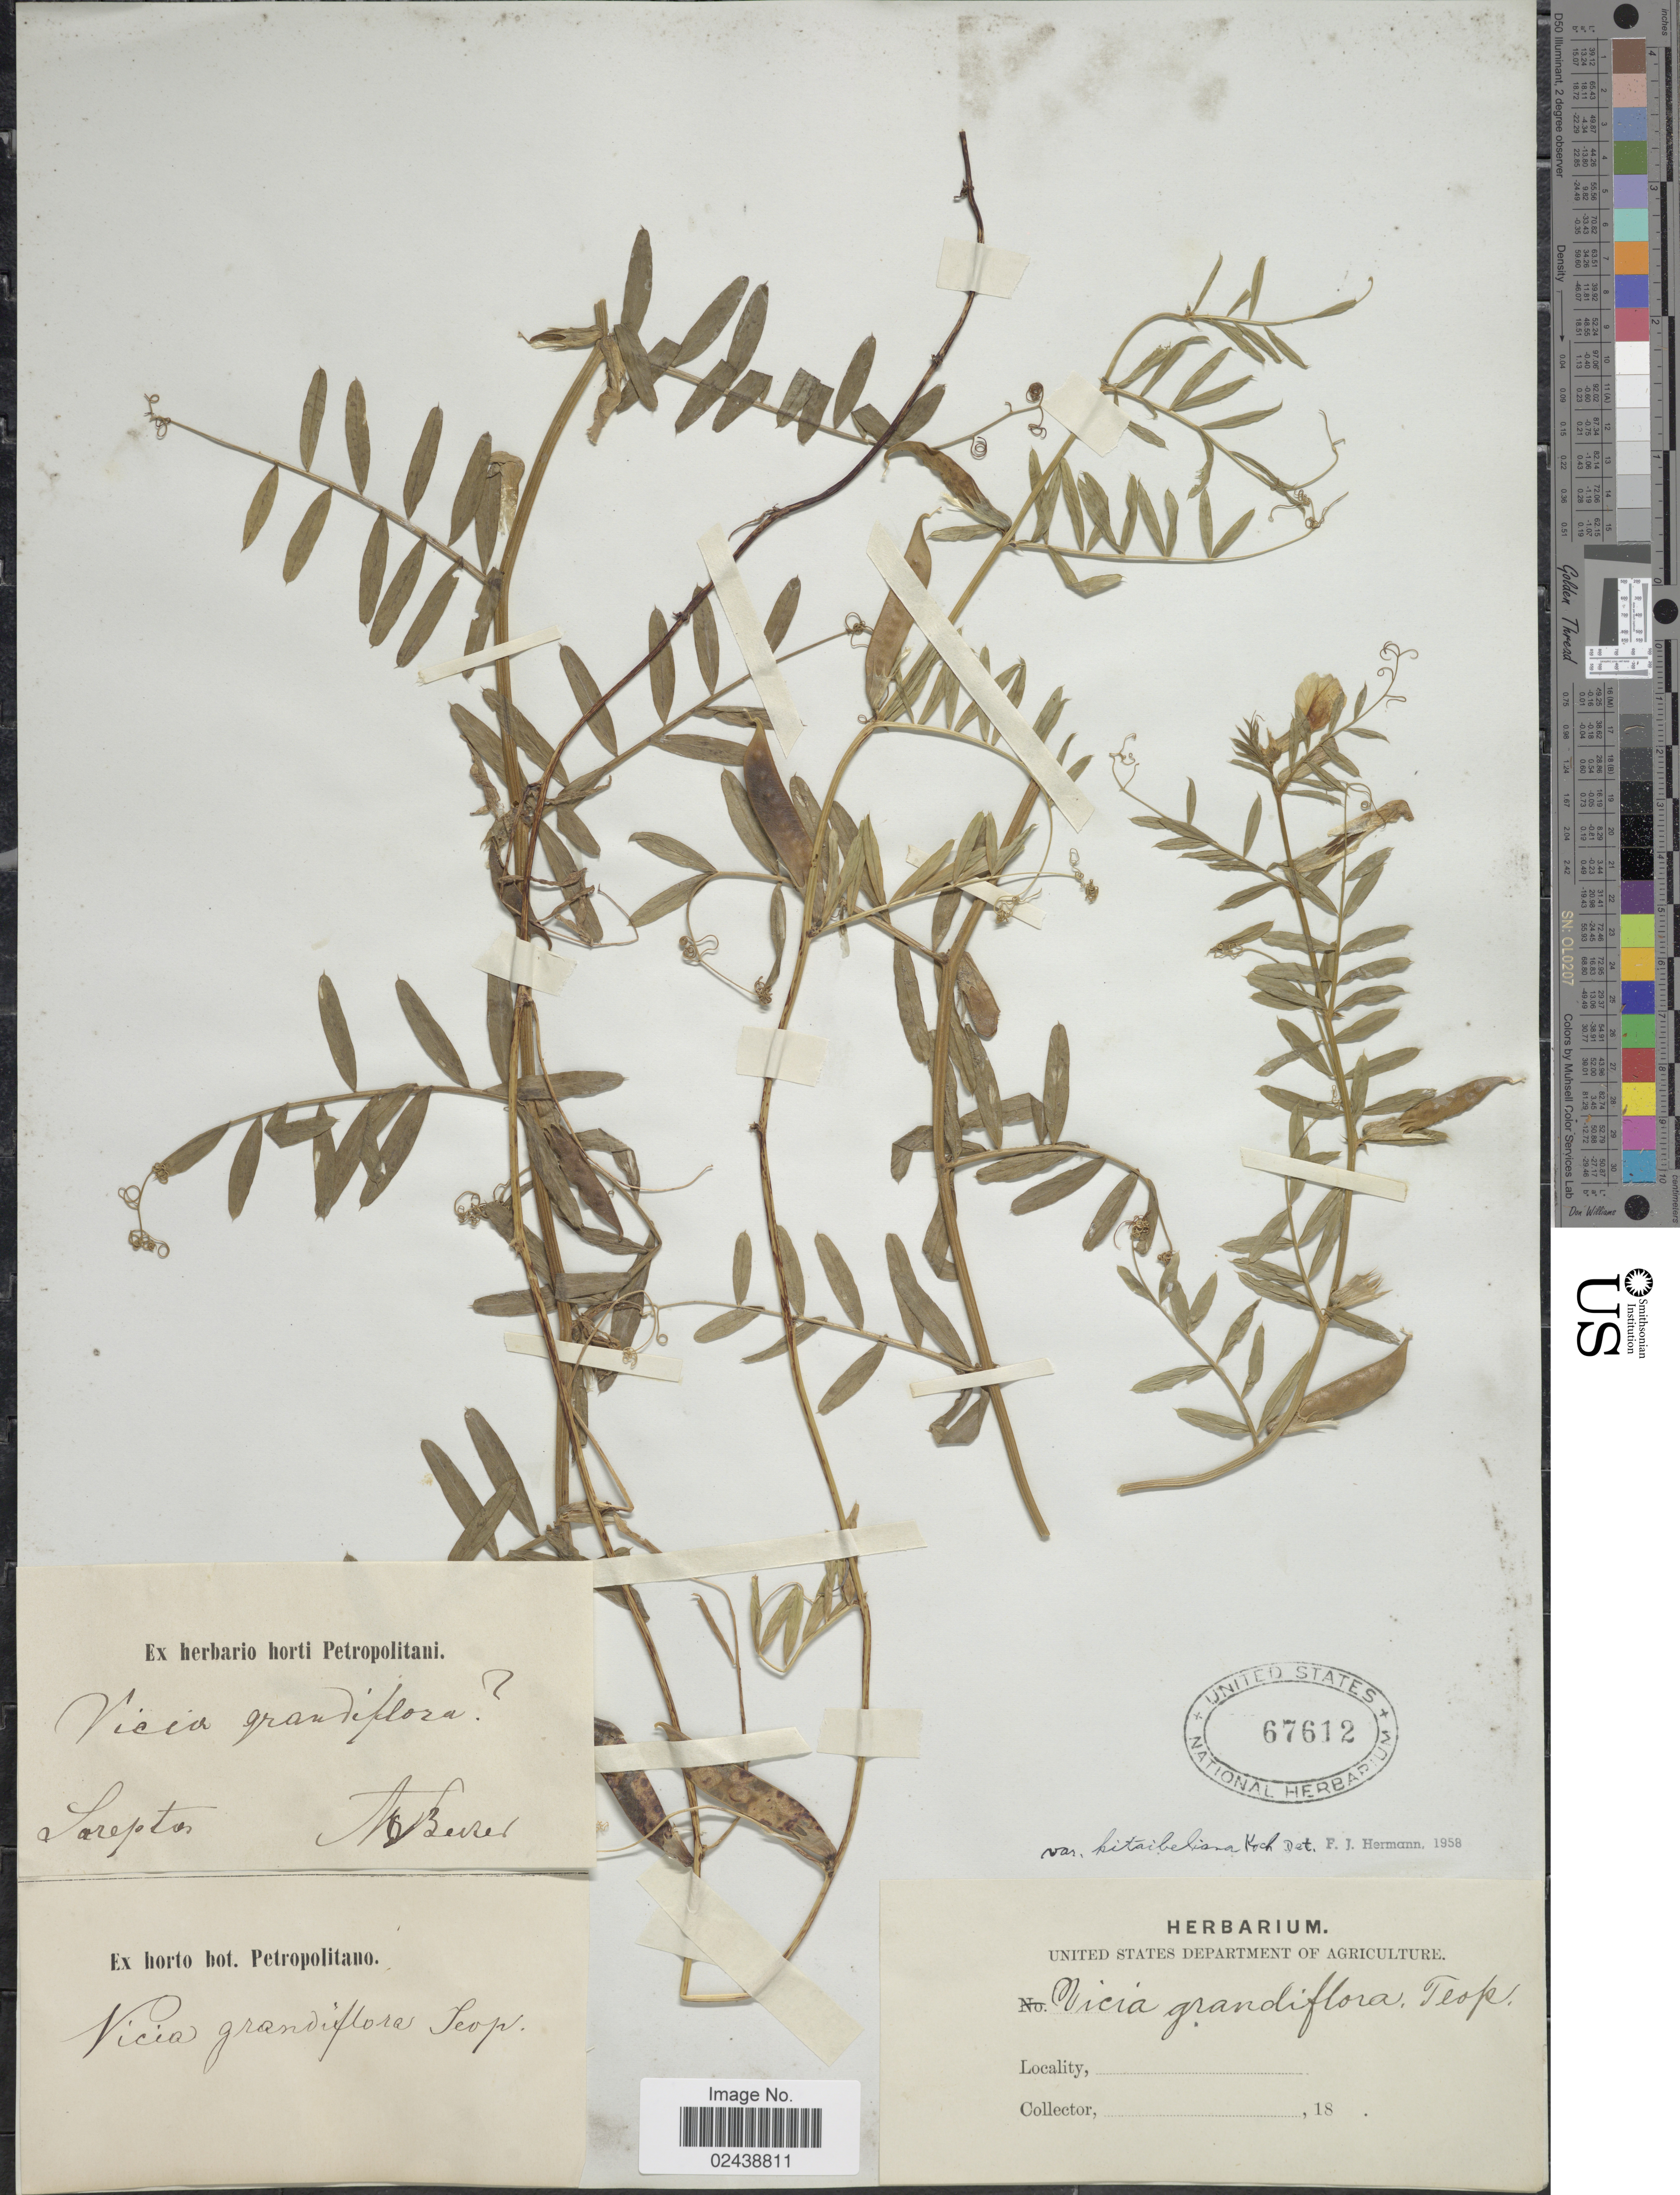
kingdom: Plantae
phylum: Tracheophyta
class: Magnoliopsida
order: Fabales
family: Fabaceae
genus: Vicia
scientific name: Vicia grandiflora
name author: Scop.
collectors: A. Becker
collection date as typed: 18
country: Russian Federation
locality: Sarepta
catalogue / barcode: US 67612